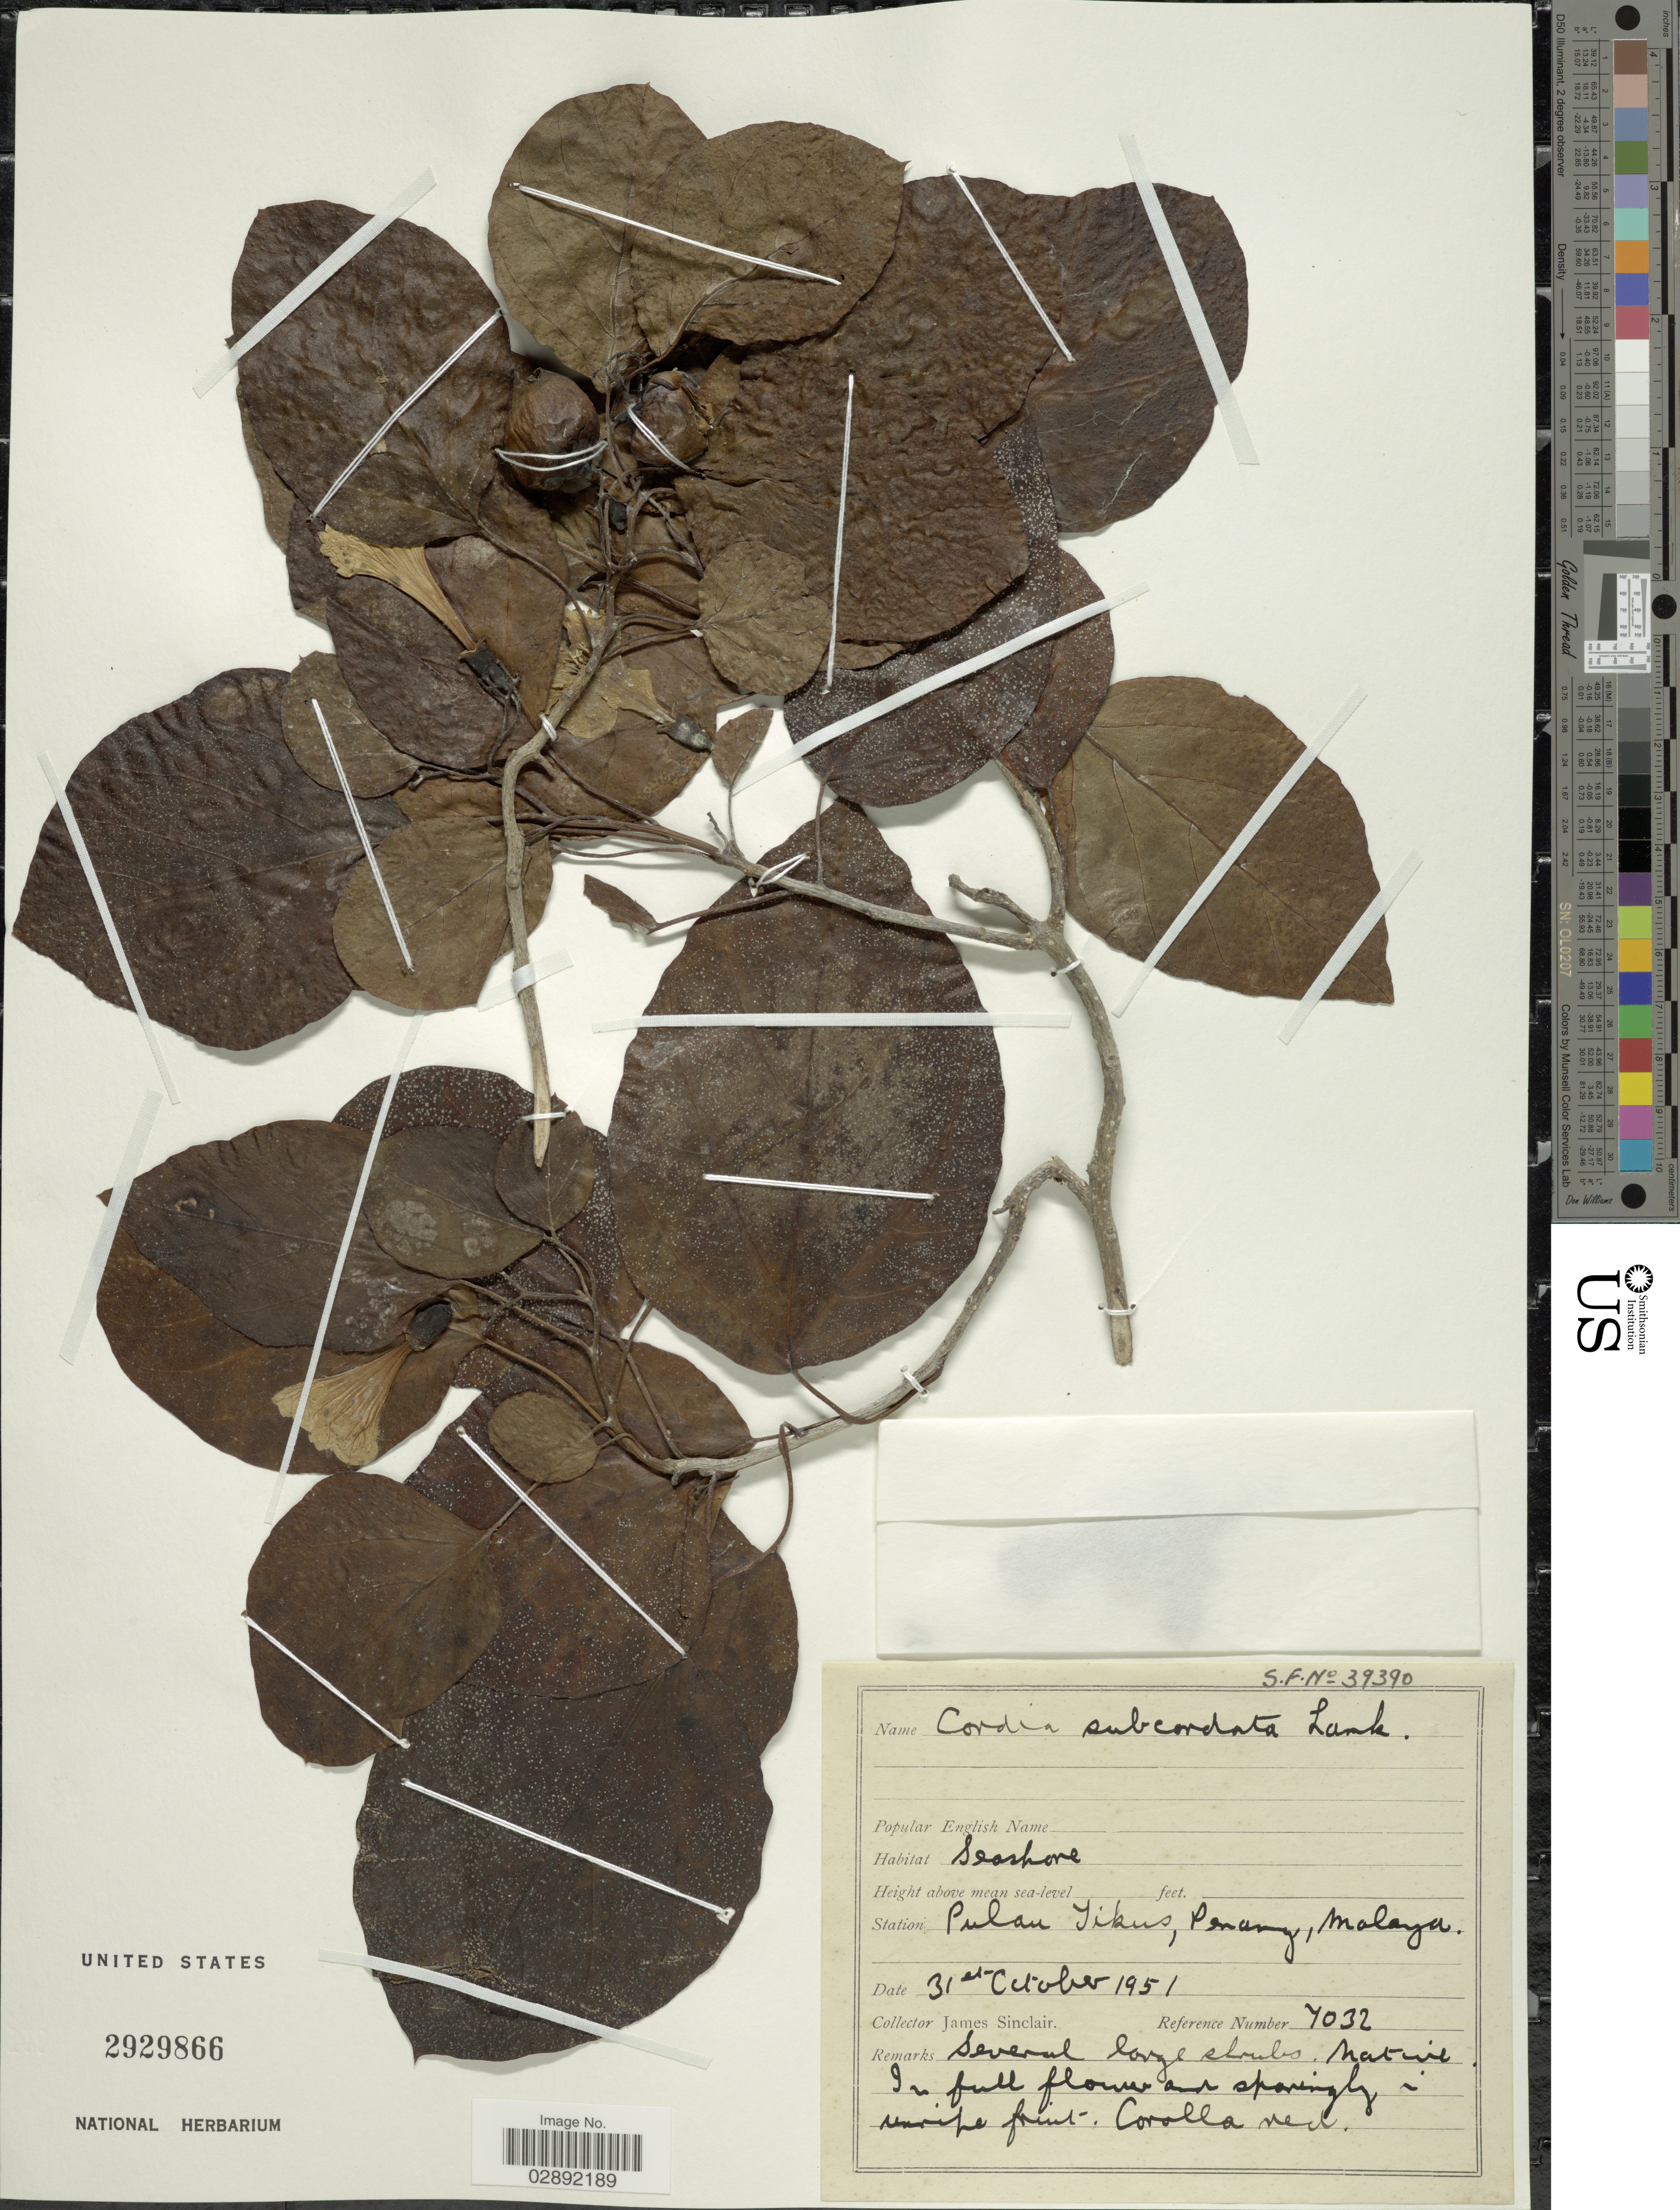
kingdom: Plantae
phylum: Tracheophyta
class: Magnoliopsida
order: Boraginales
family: Cordiaceae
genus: Cordia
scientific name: Cordia subcordata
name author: Lam.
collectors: J. Sinclair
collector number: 7032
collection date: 1951-10-31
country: Malaysia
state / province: Pinang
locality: Pulau Tikus, Penang, Malaya.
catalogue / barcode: US 2929866